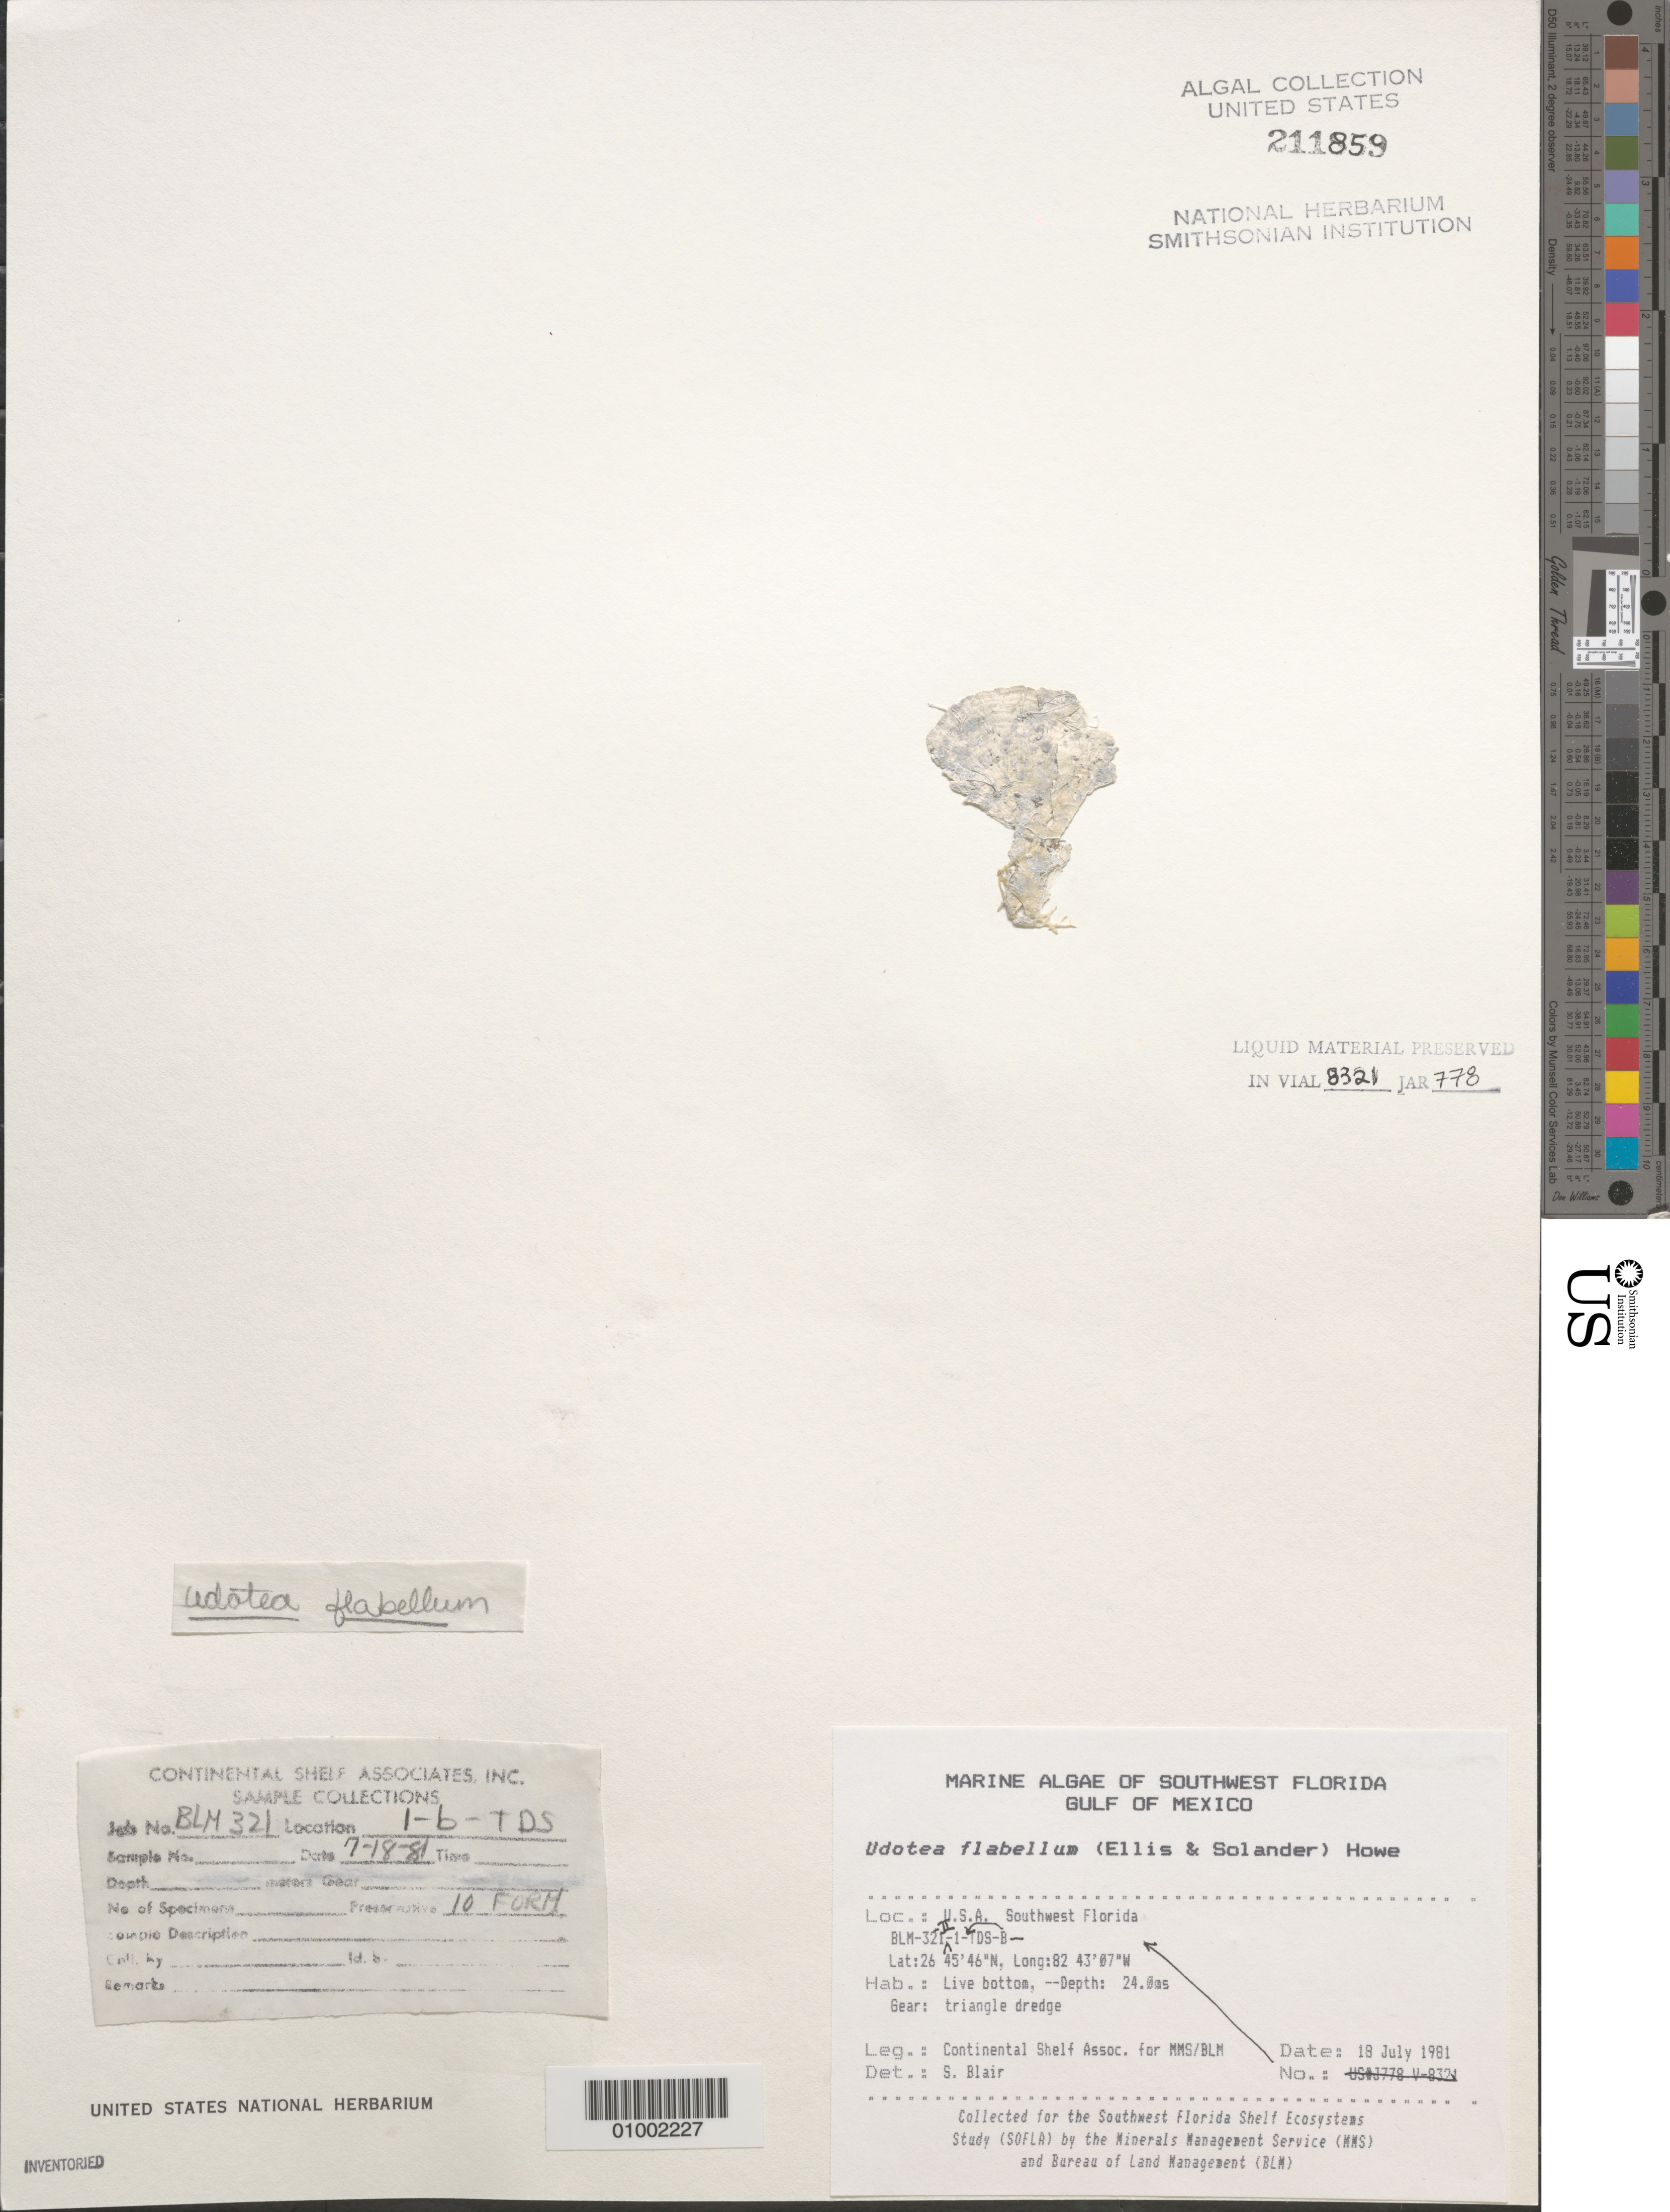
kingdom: Plantae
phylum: Chlorophyta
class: Ulvophyceae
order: Bryopsidales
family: Udoteaceae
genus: Udotea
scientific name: Udotea flabellum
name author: (J. Ellis & Sol.) M. Howe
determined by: Blair, S. M.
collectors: Continental Shelf Associates for the MMS/BLM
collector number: BLM-321-II-1-B-TDS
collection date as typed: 18 Jul 1981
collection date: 1981-07-18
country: United States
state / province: Florida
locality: Gulf of Mexico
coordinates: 26 45'46"N, 82 43'07"W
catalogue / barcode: US 211859